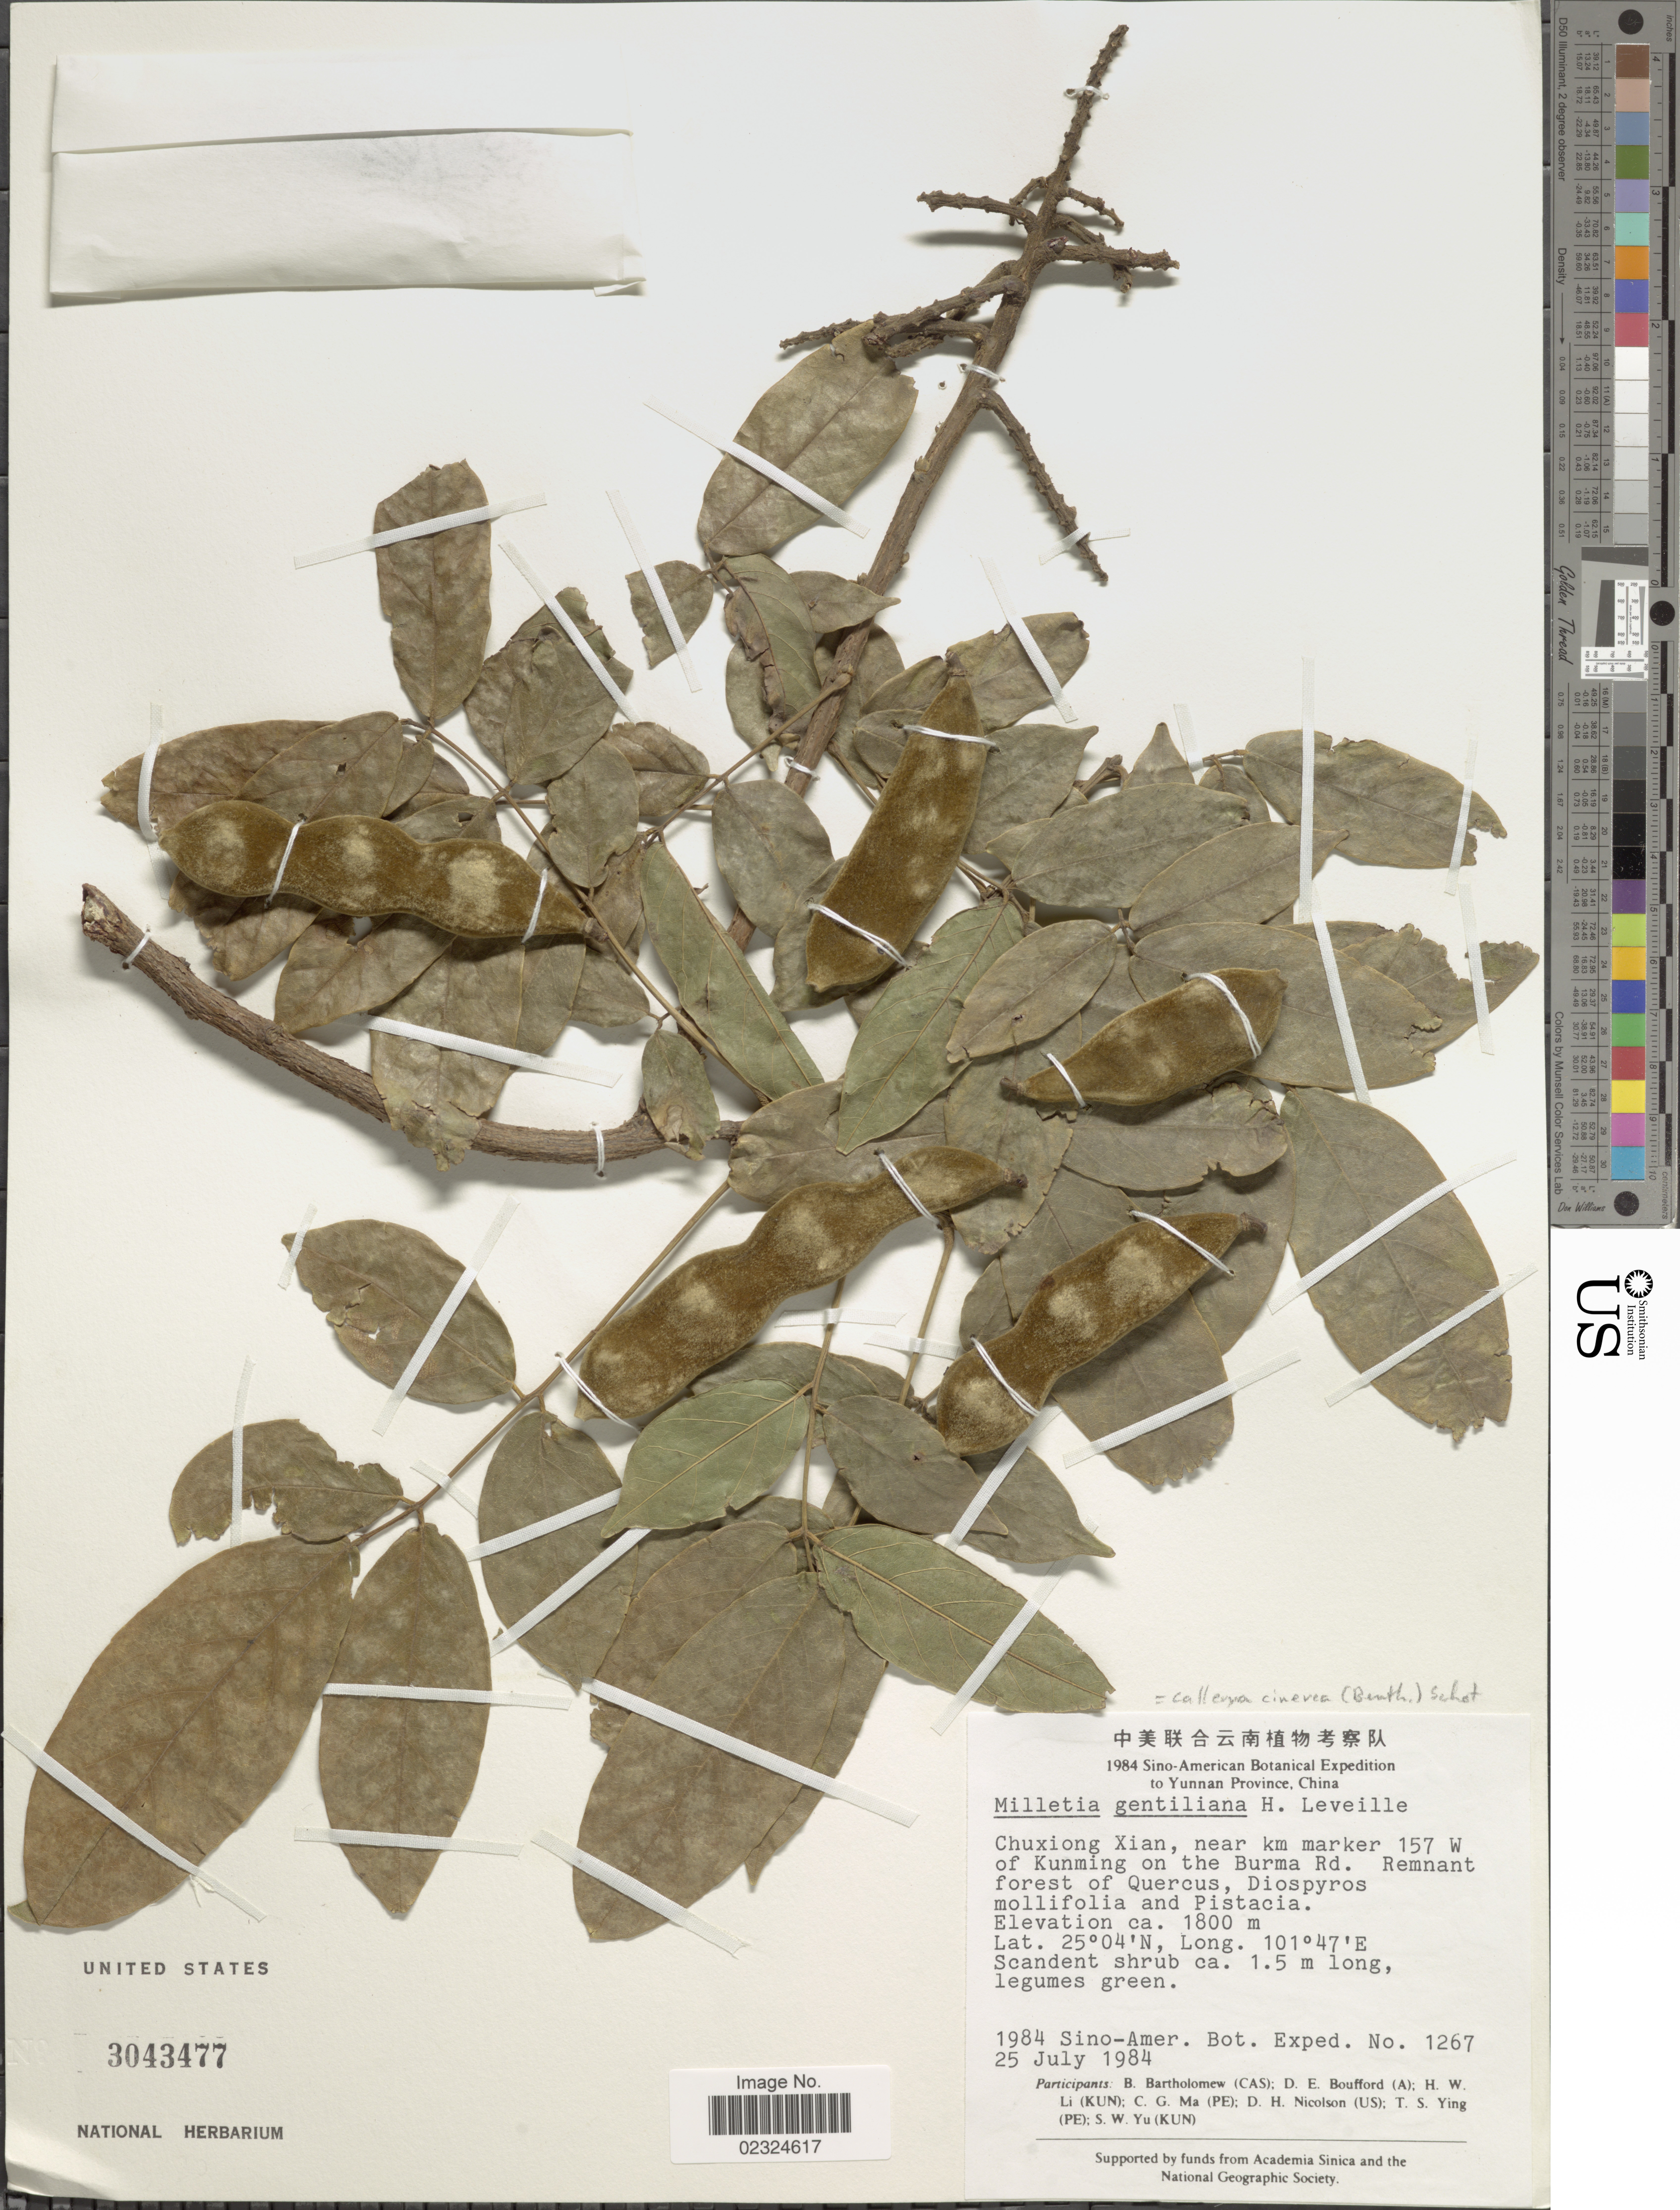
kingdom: Plantae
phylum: Tracheophyta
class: Magnoliopsida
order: Fabales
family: Fabaceae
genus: Callerya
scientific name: Callerya cinerea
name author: (Benth.) Schot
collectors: Sino-Amer. Bot. Exped. 1984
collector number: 1267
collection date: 1984-07-25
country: China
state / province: Yunnan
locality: Chuxiong Xian, near Km marker 157 W of Kunming on the Burma RD.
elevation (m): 1800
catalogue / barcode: US 3043477